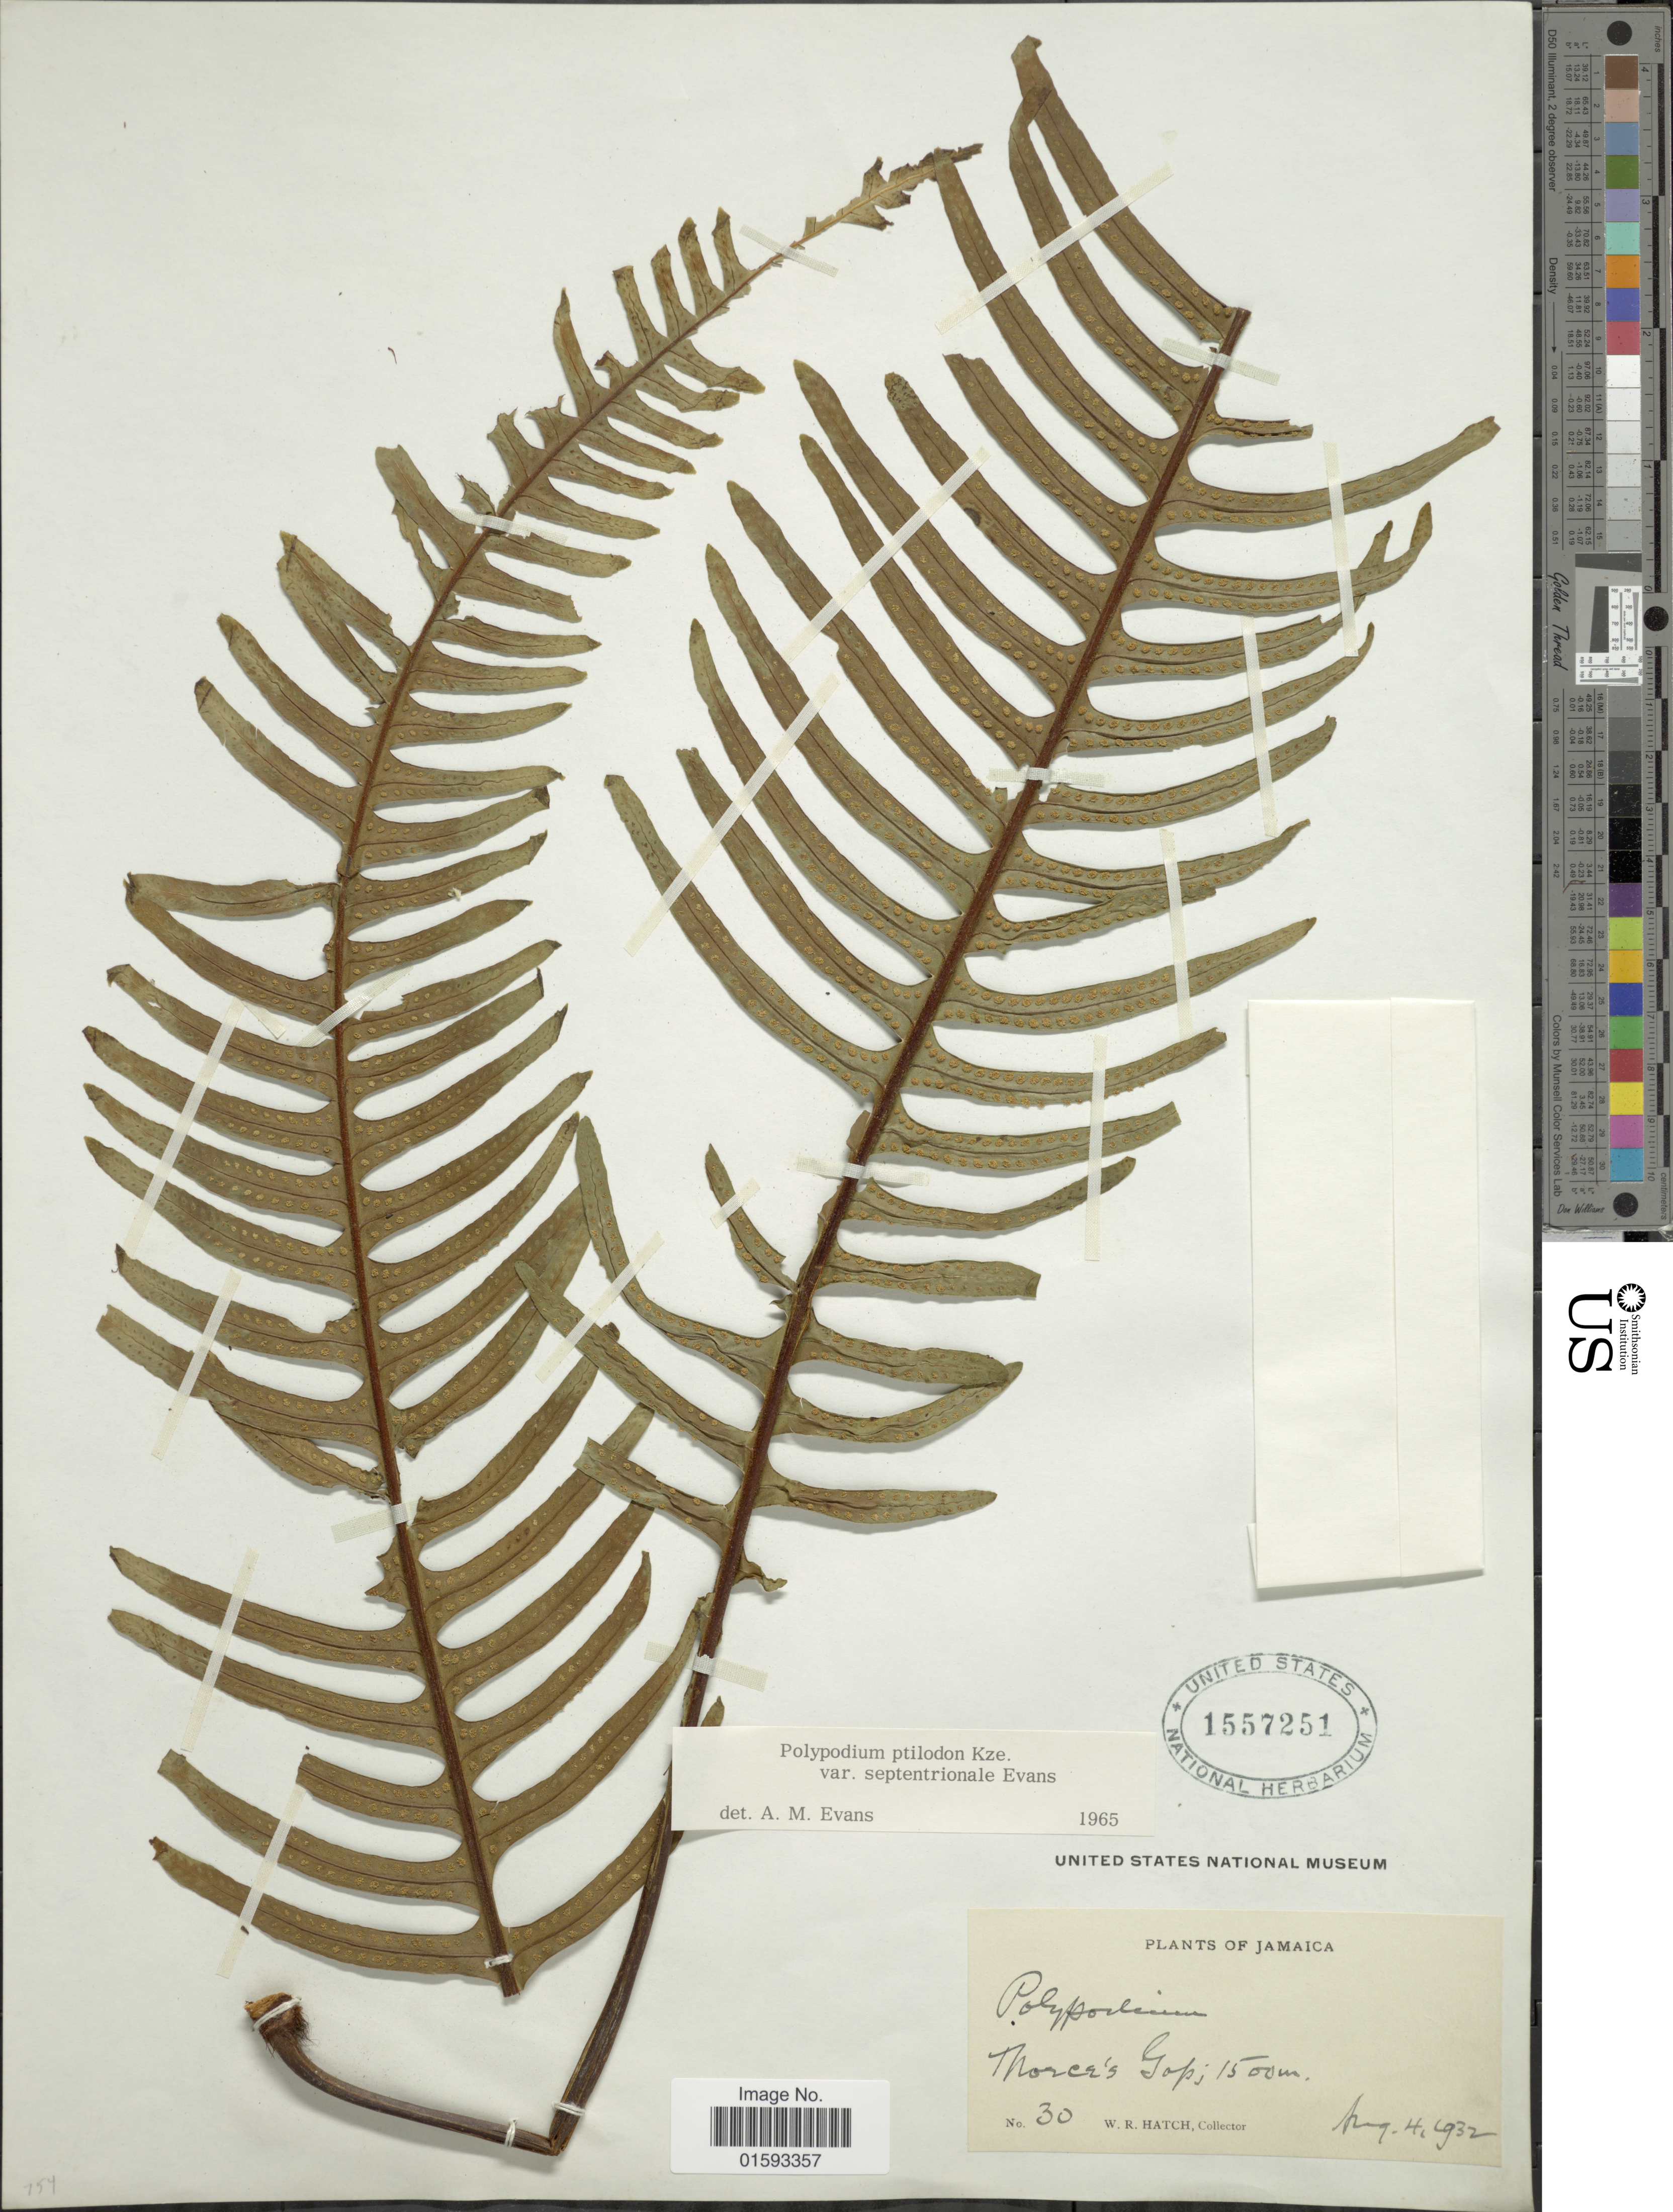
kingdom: Plantae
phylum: Tracheophyta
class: Polypodiopsida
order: Polypodiales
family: Polypodiaceae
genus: Pecluma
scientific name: Pecluma ptilodos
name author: (Kunze) Price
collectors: W. Hatch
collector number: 30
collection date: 1932-08-04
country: Jamaica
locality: Morce's Gap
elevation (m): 1500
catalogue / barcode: US 1557251